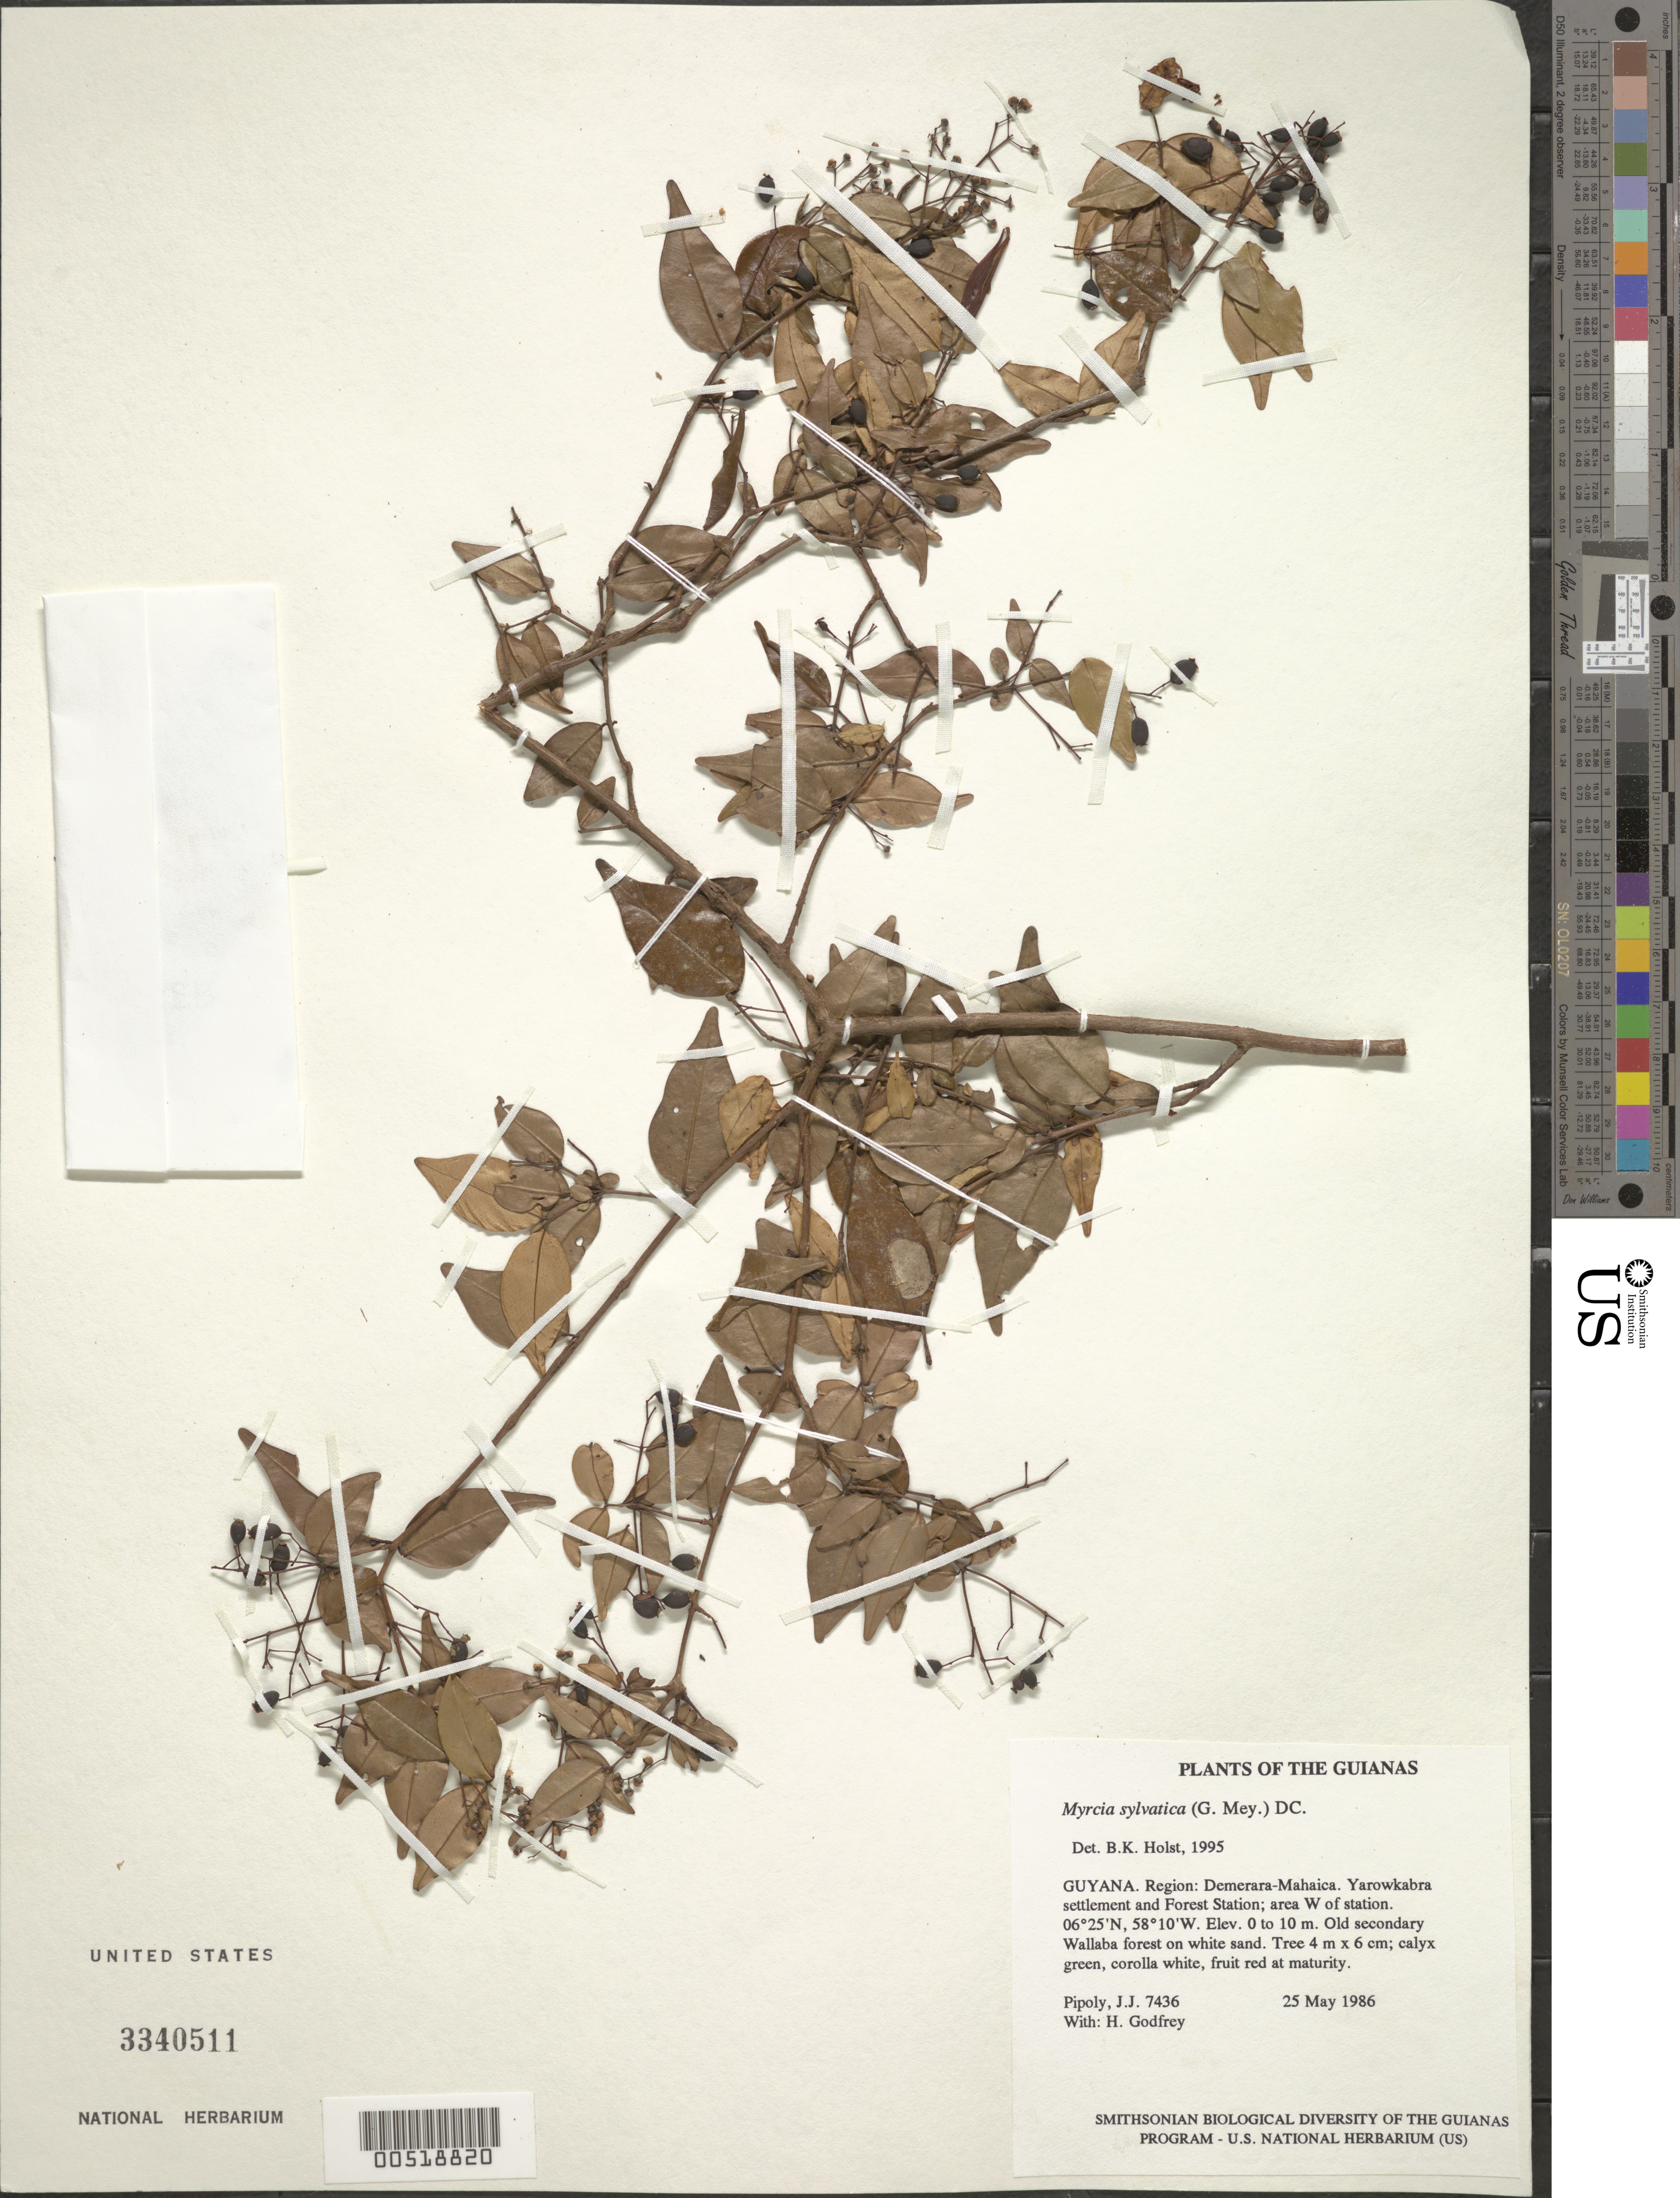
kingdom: Plantae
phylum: Tracheophyta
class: Magnoliopsida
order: Myrtales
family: Myrtaceae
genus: Myrcia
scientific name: Myrcia sylvatica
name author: (G. Mey.) DC.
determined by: Holst, Bruce K.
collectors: J. J. Pipoly & H. Godfrey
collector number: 7436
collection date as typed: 25 May 1986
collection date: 1986-05-25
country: Guyana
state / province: Demerara-Mahaica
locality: Yarowkabra settlement and Forest Station; area W of station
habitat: Old secondary Wallaba forest on white sand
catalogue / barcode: US 3340511